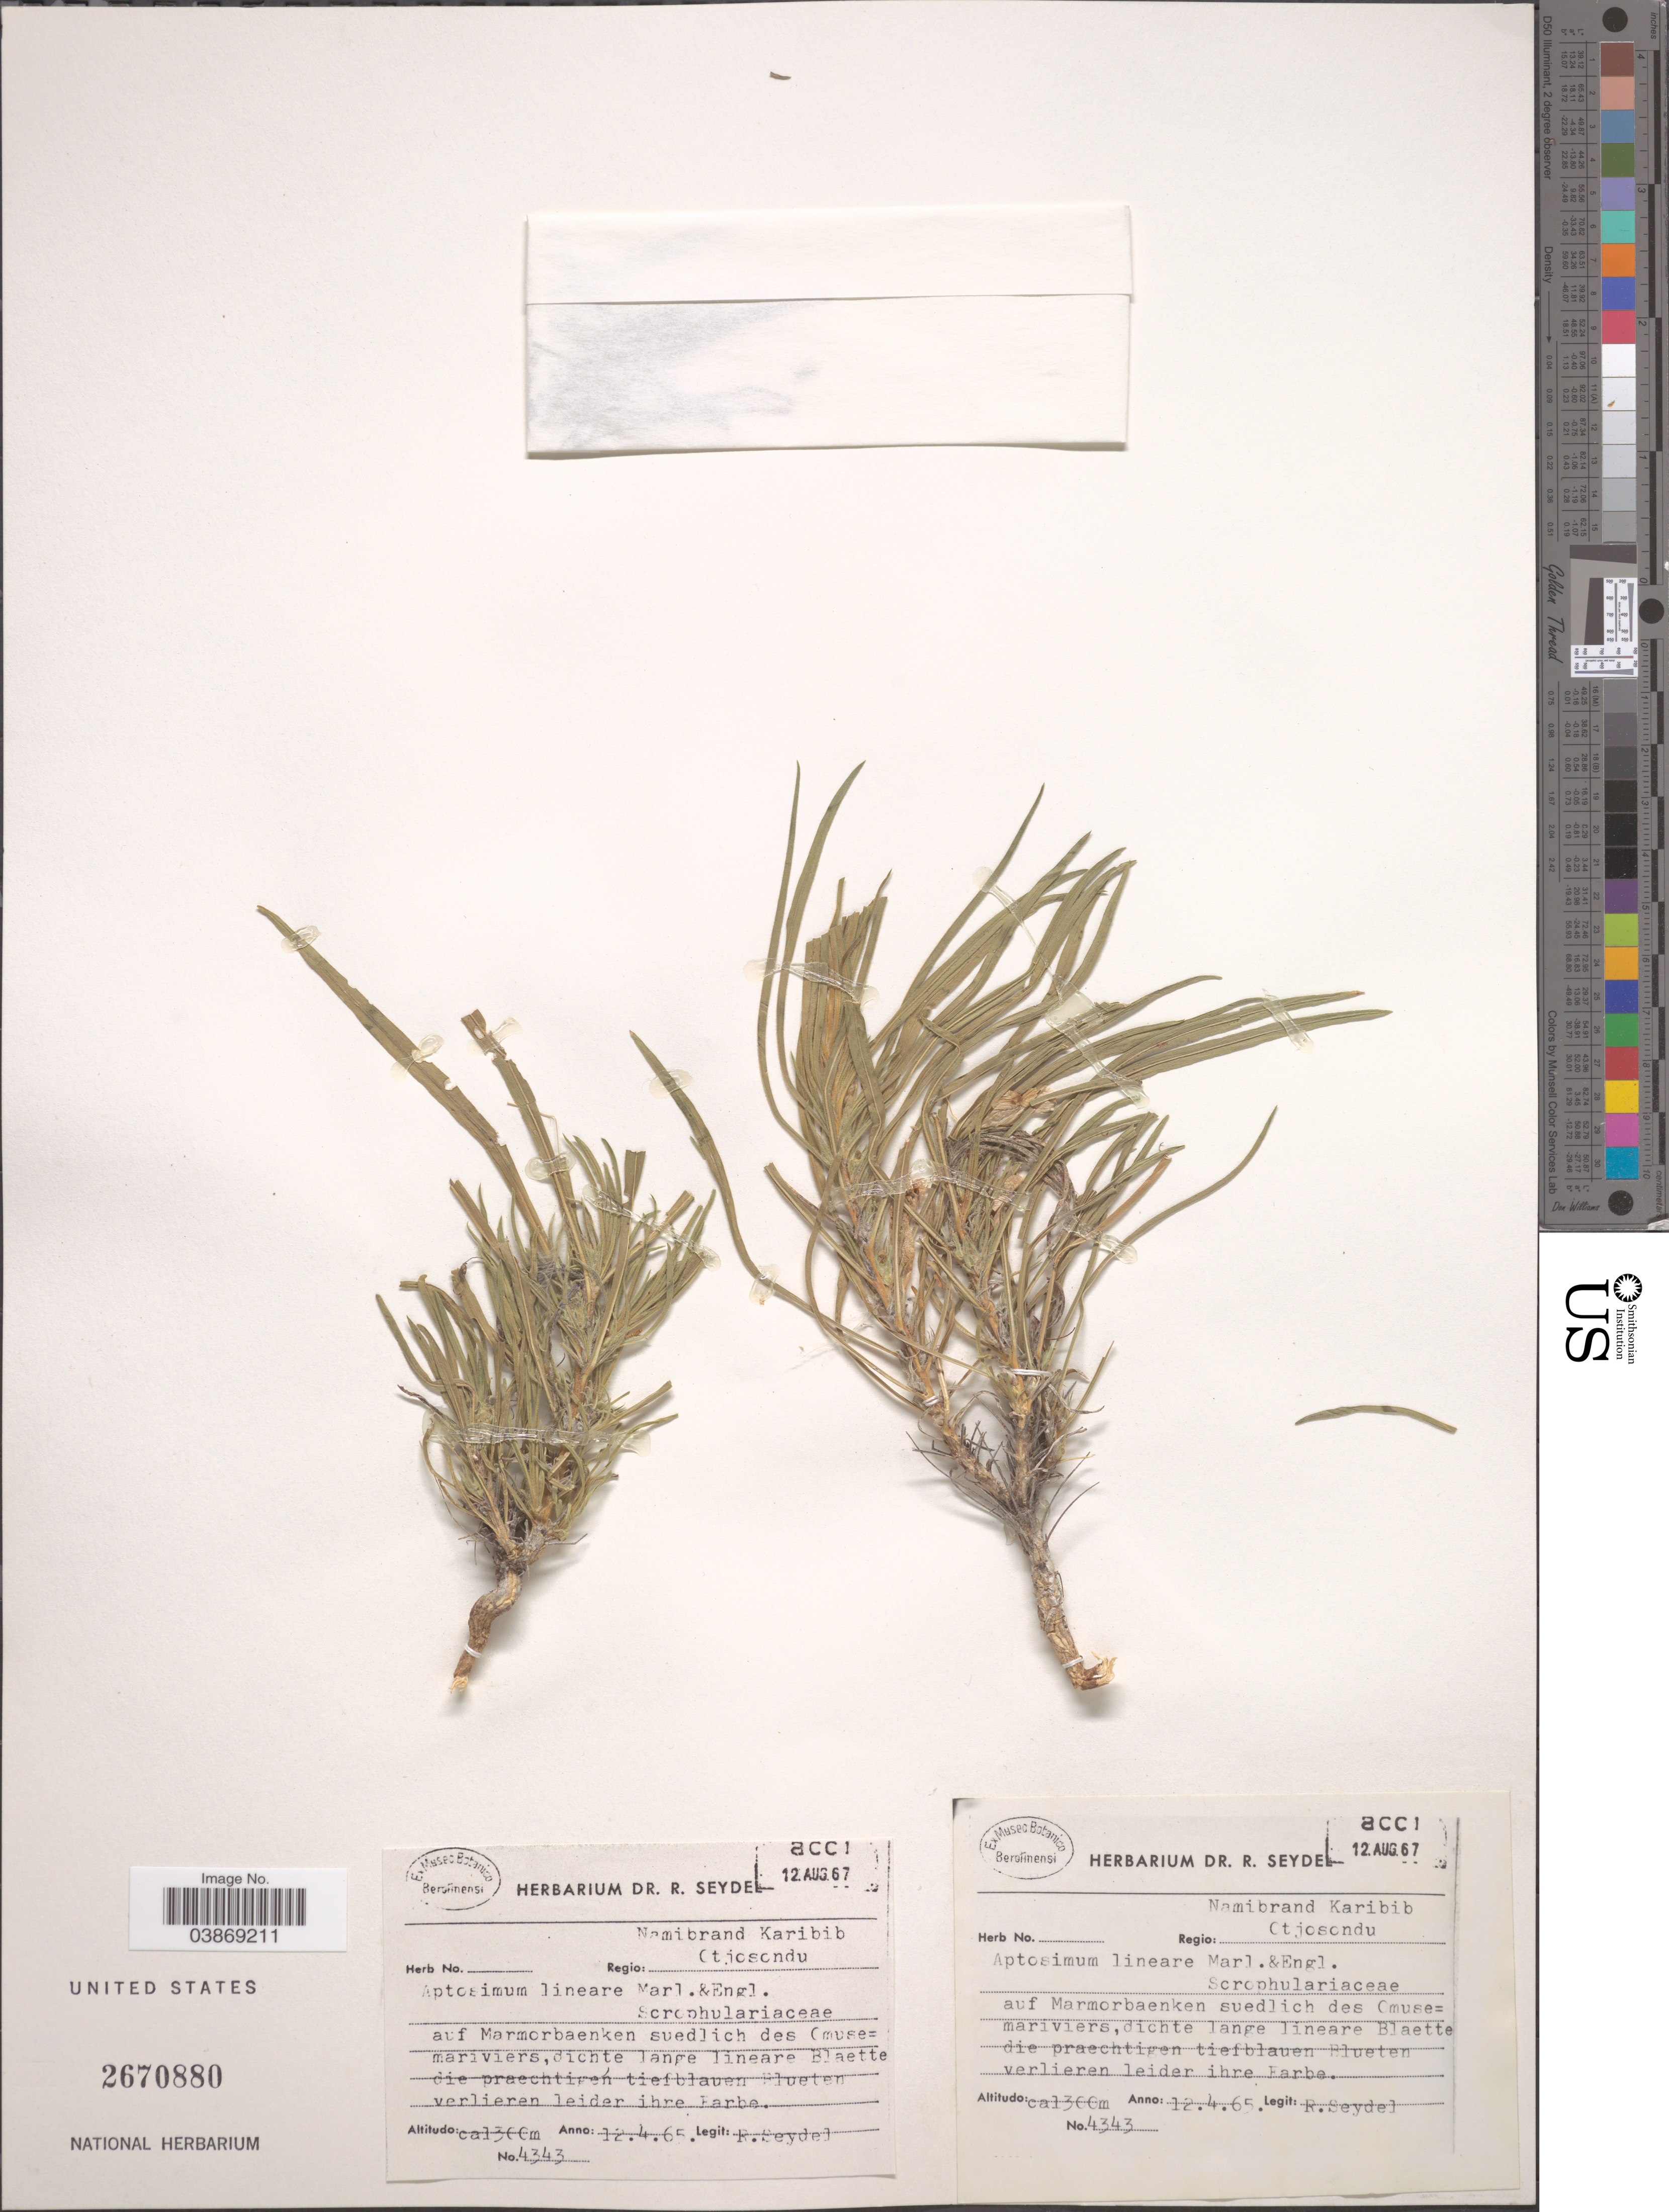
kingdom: Plantae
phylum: Tracheophyta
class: Magnoliopsida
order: Lamiales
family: Scrophulariaceae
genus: Aptosimum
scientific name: Aptosimum lineare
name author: Marloth & Engl.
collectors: R. Seydel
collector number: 4343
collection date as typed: Transcribed d/m/y: 12/4/65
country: Namibia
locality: Namibrand Karibib. Regio: Otjosondu.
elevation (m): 1300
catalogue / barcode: US 2670880